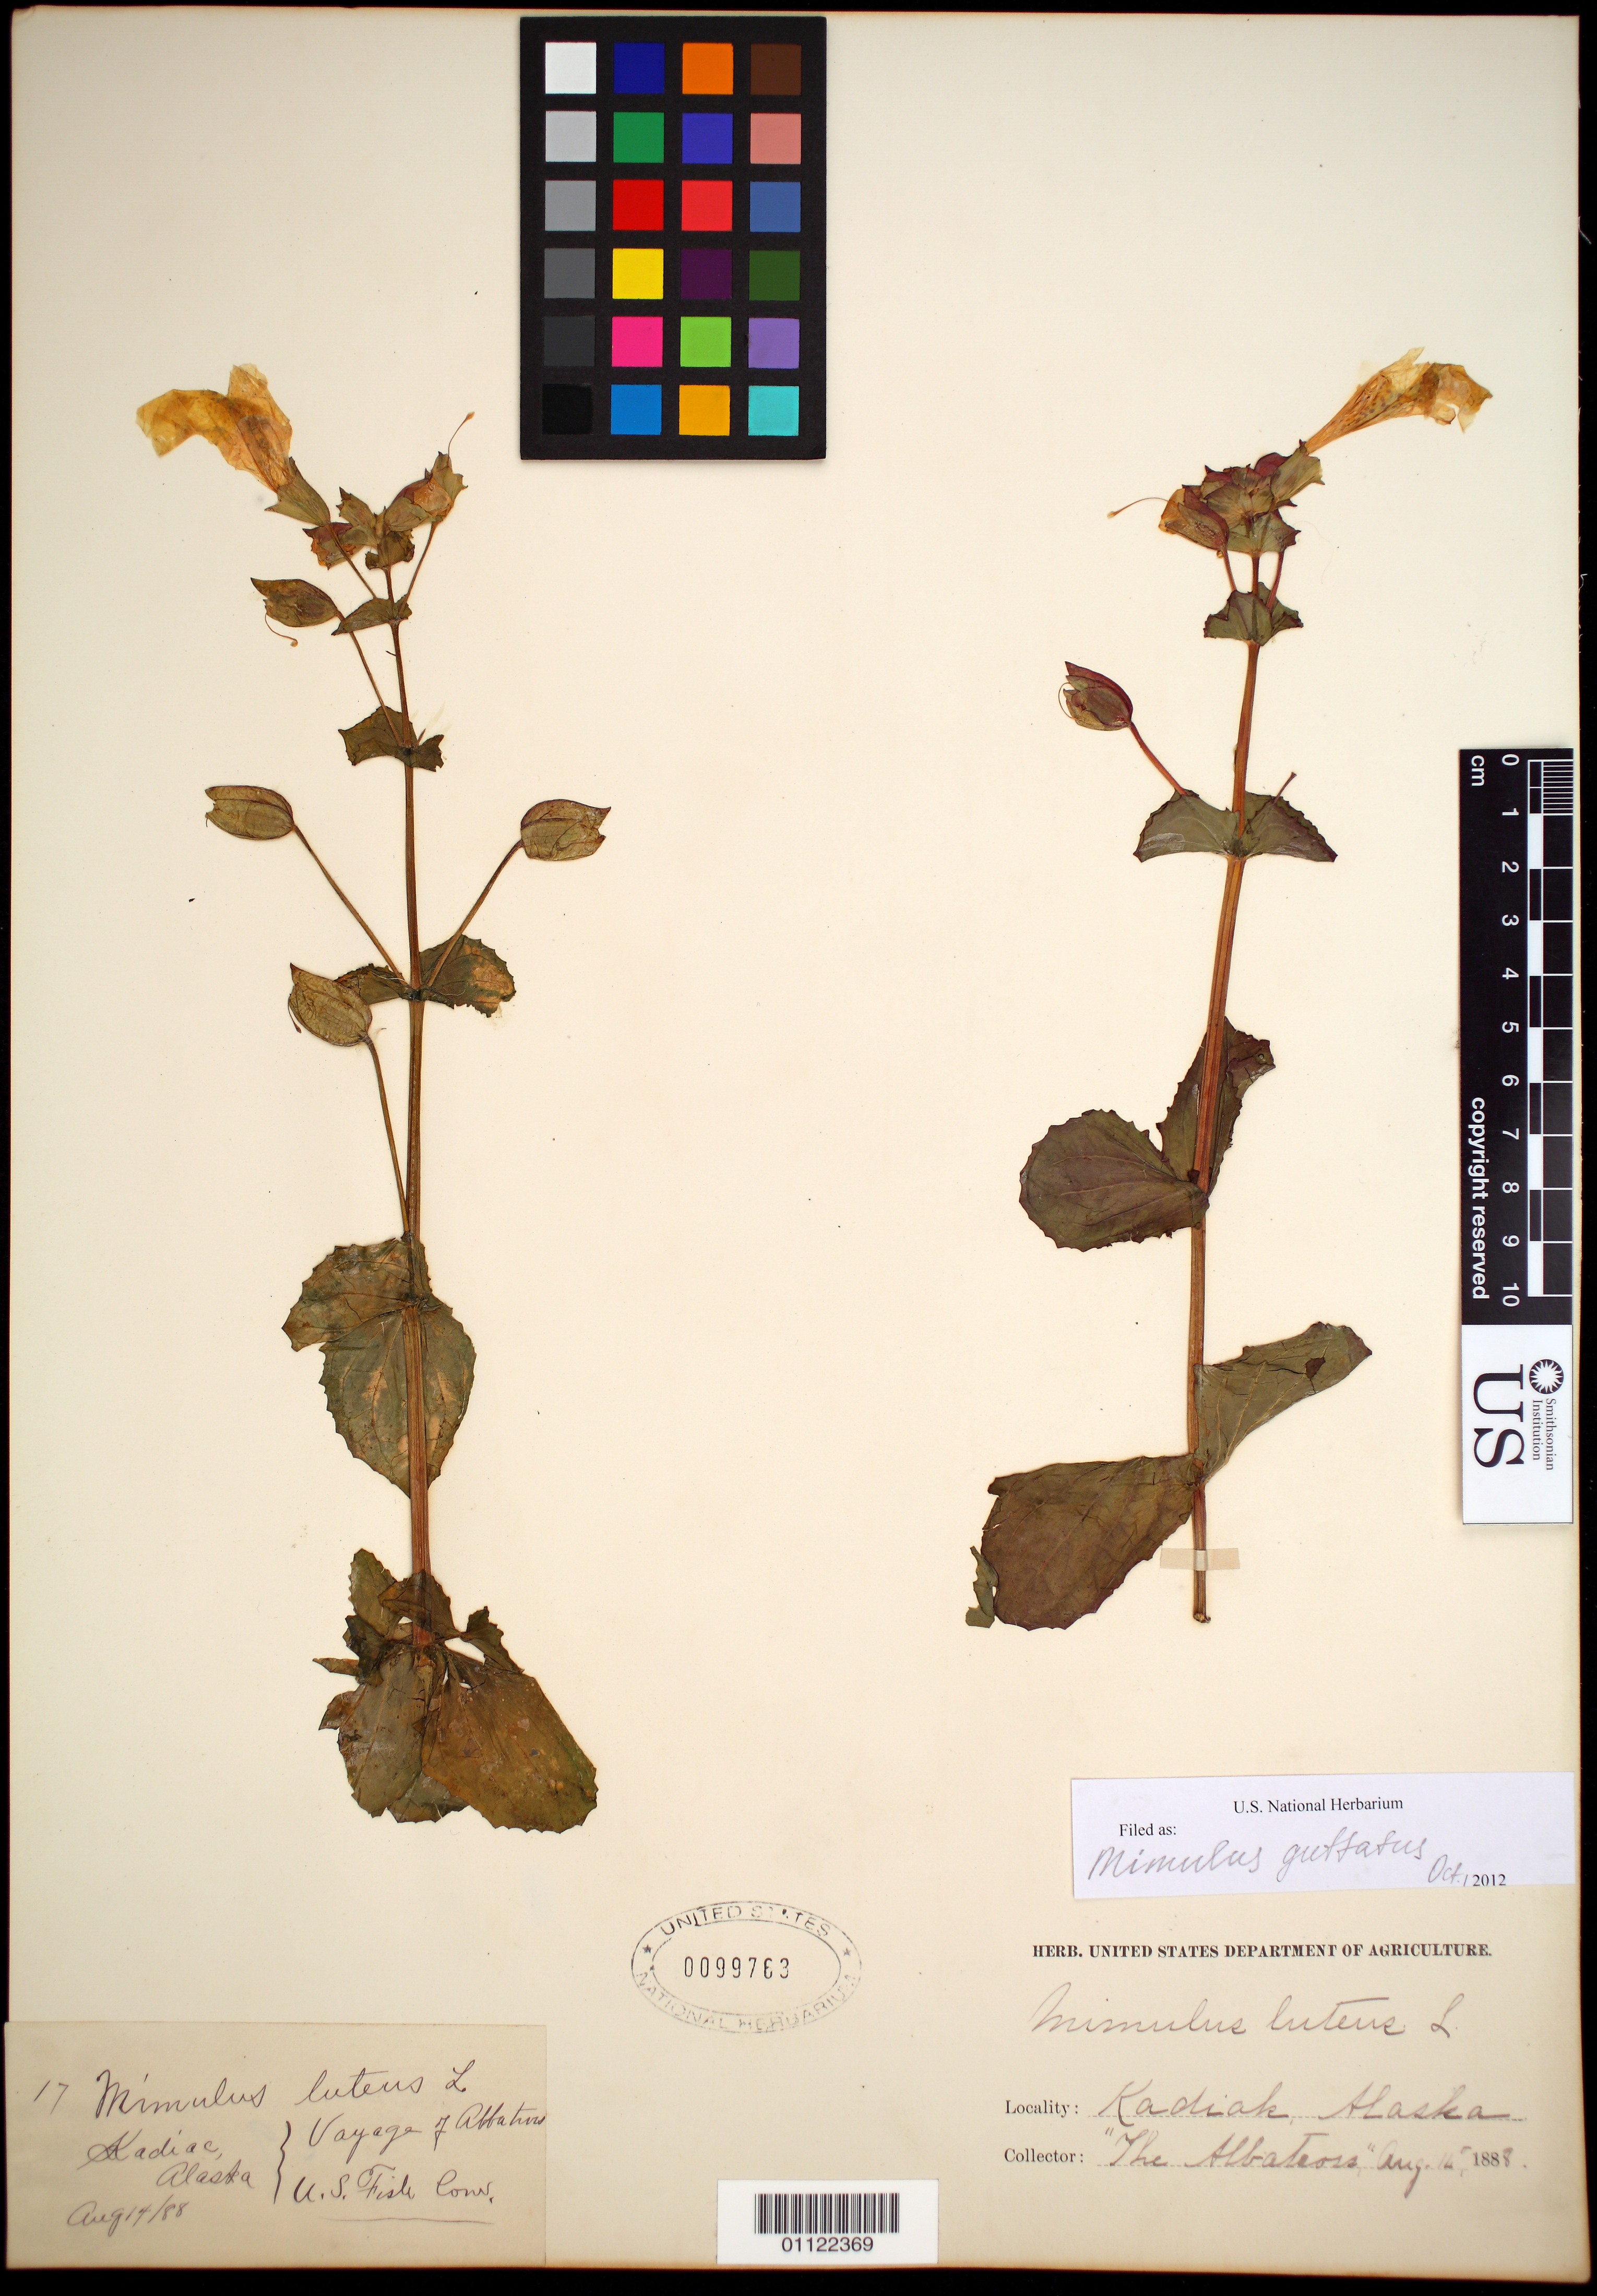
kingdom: Plantae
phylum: Tracheophyta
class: Magnoliopsida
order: Lamiales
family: Phrymaceae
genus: Mimulus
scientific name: Mimulus guttatus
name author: DC.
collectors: "The Albatross"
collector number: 17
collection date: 1888-08-14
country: United States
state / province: Alaska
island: Kodiak [Kadiak]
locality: Kodiak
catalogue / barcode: US 99763